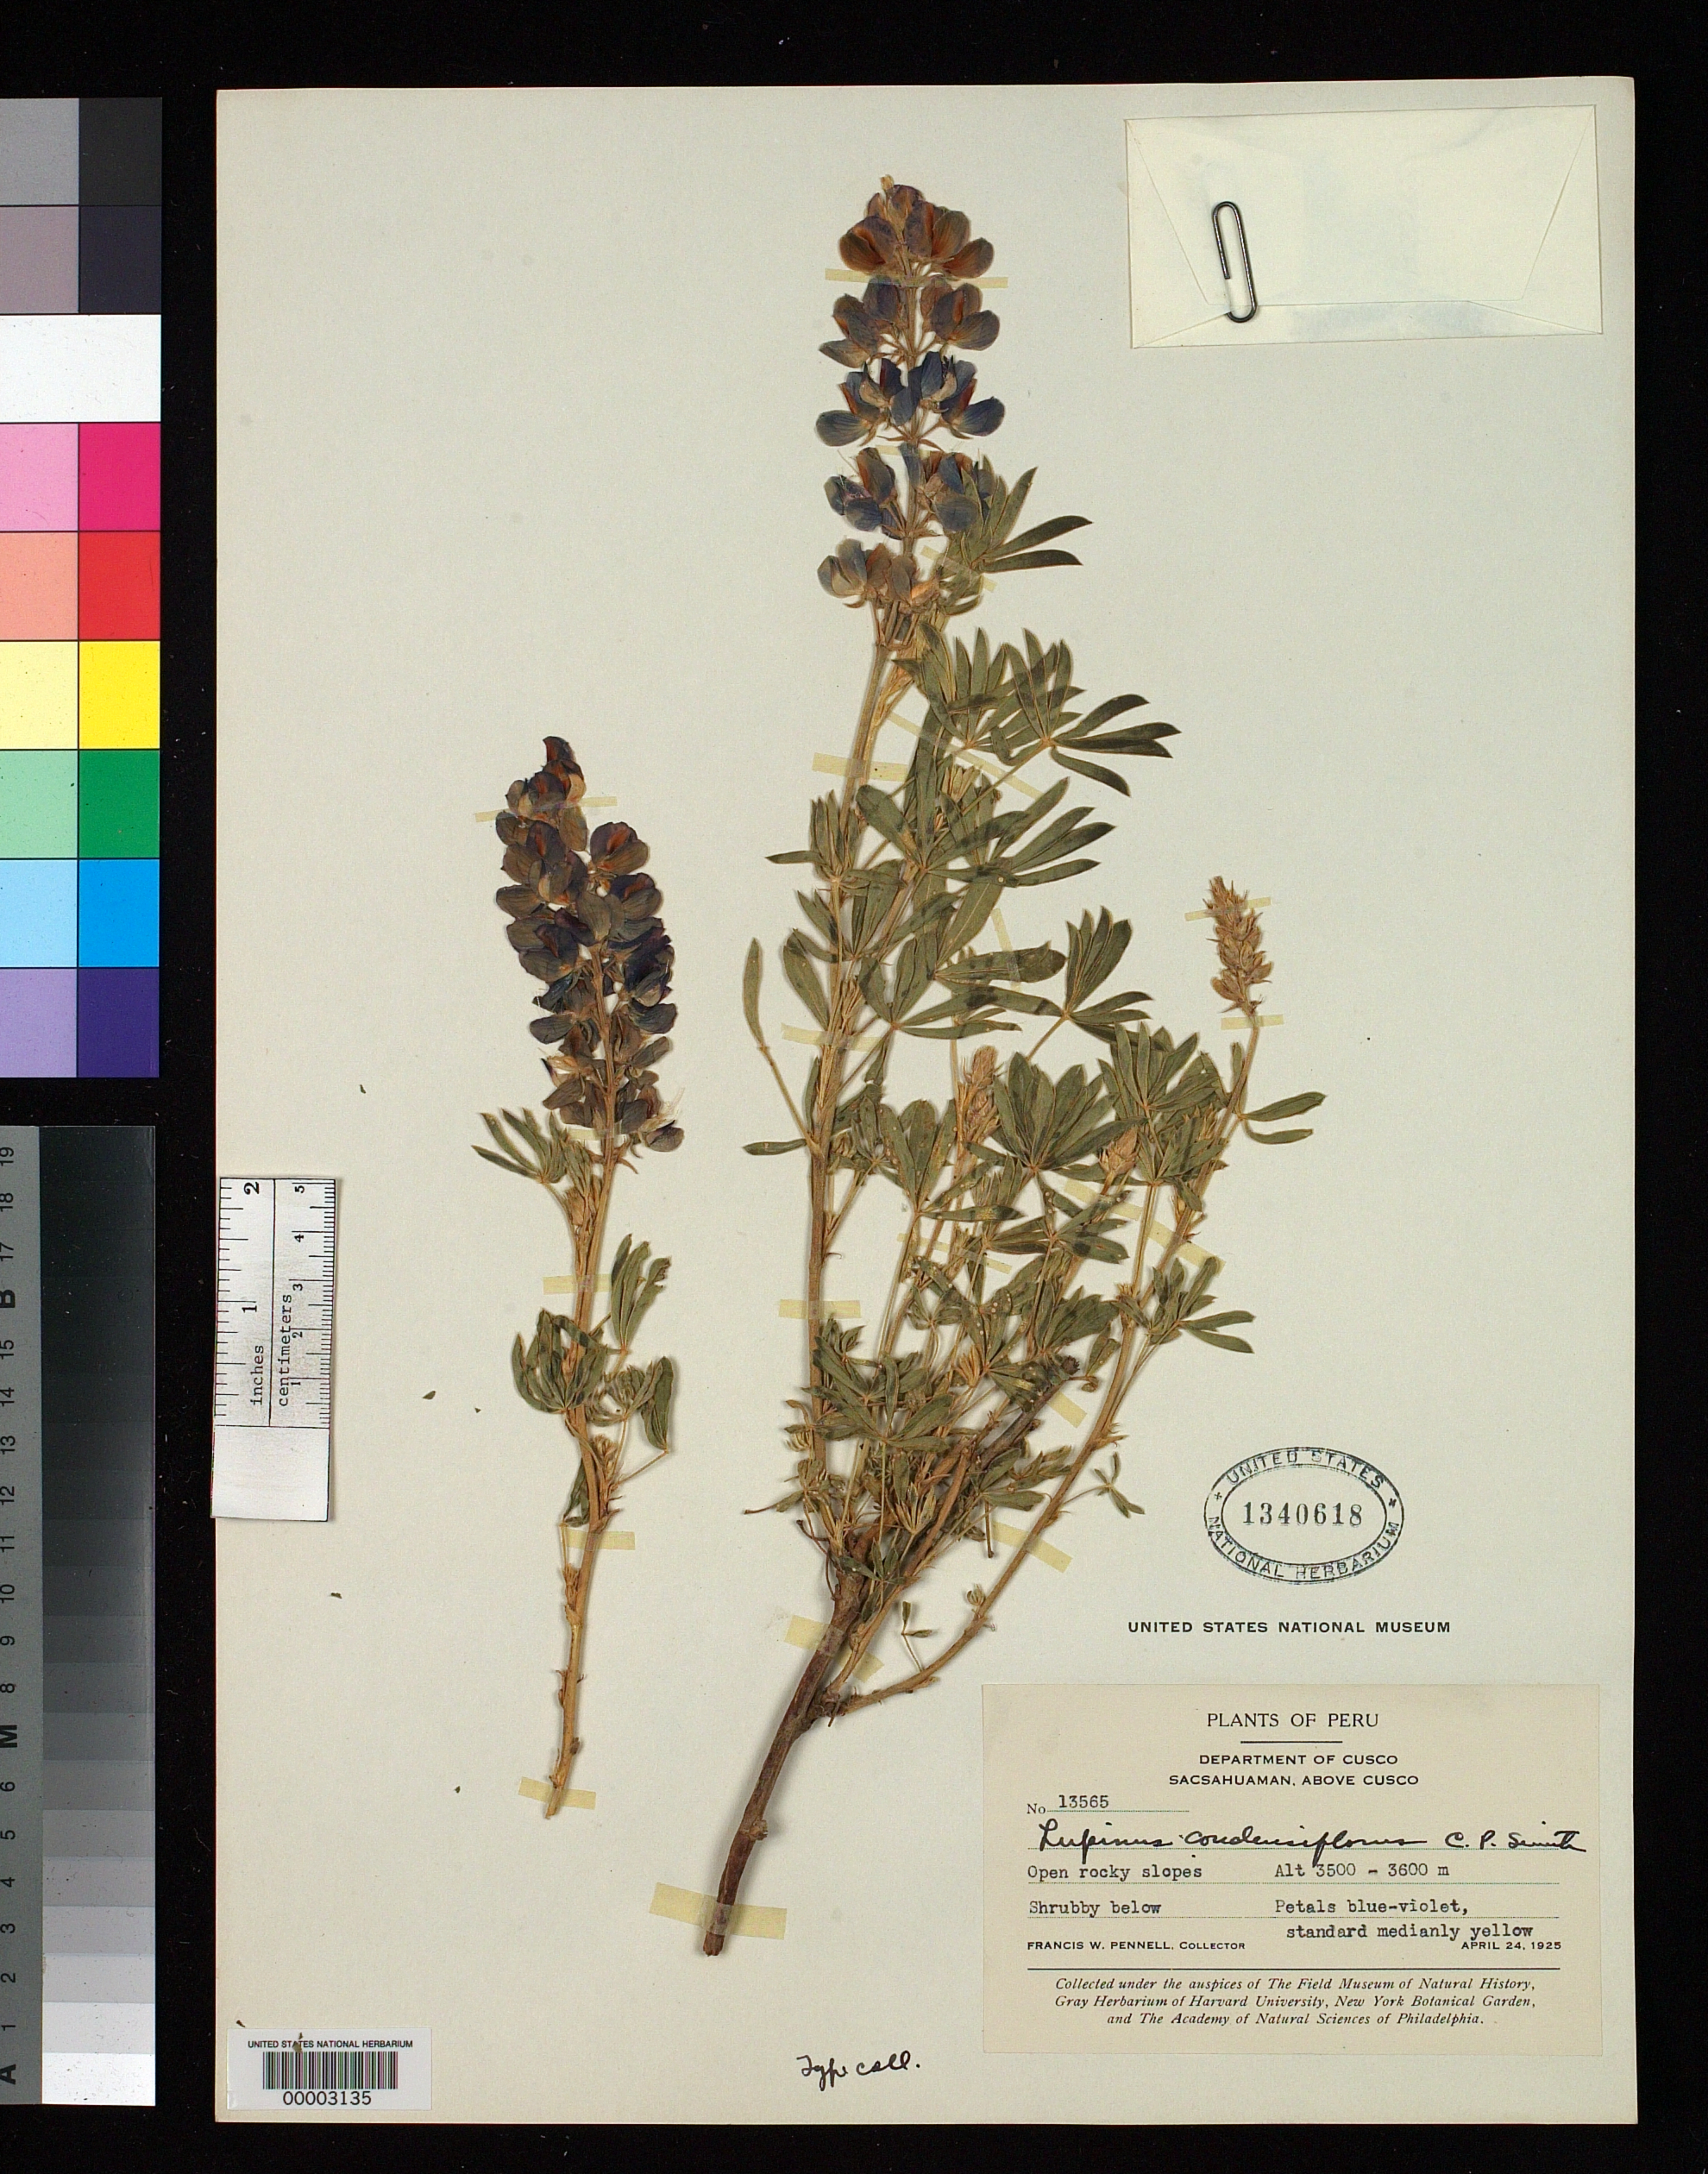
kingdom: Plantae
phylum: Tracheophyta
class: Magnoliopsida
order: Fabales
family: Fabaceae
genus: Lupinus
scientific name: Lupinus condensiflorus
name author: C.P. Sm.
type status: Isotype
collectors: F. W. Pennell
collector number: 13565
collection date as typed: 24 Apr 1925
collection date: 1925-04-24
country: Peru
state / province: Cusco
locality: Sacsahuaman, above Cusco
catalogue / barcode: US 1340618